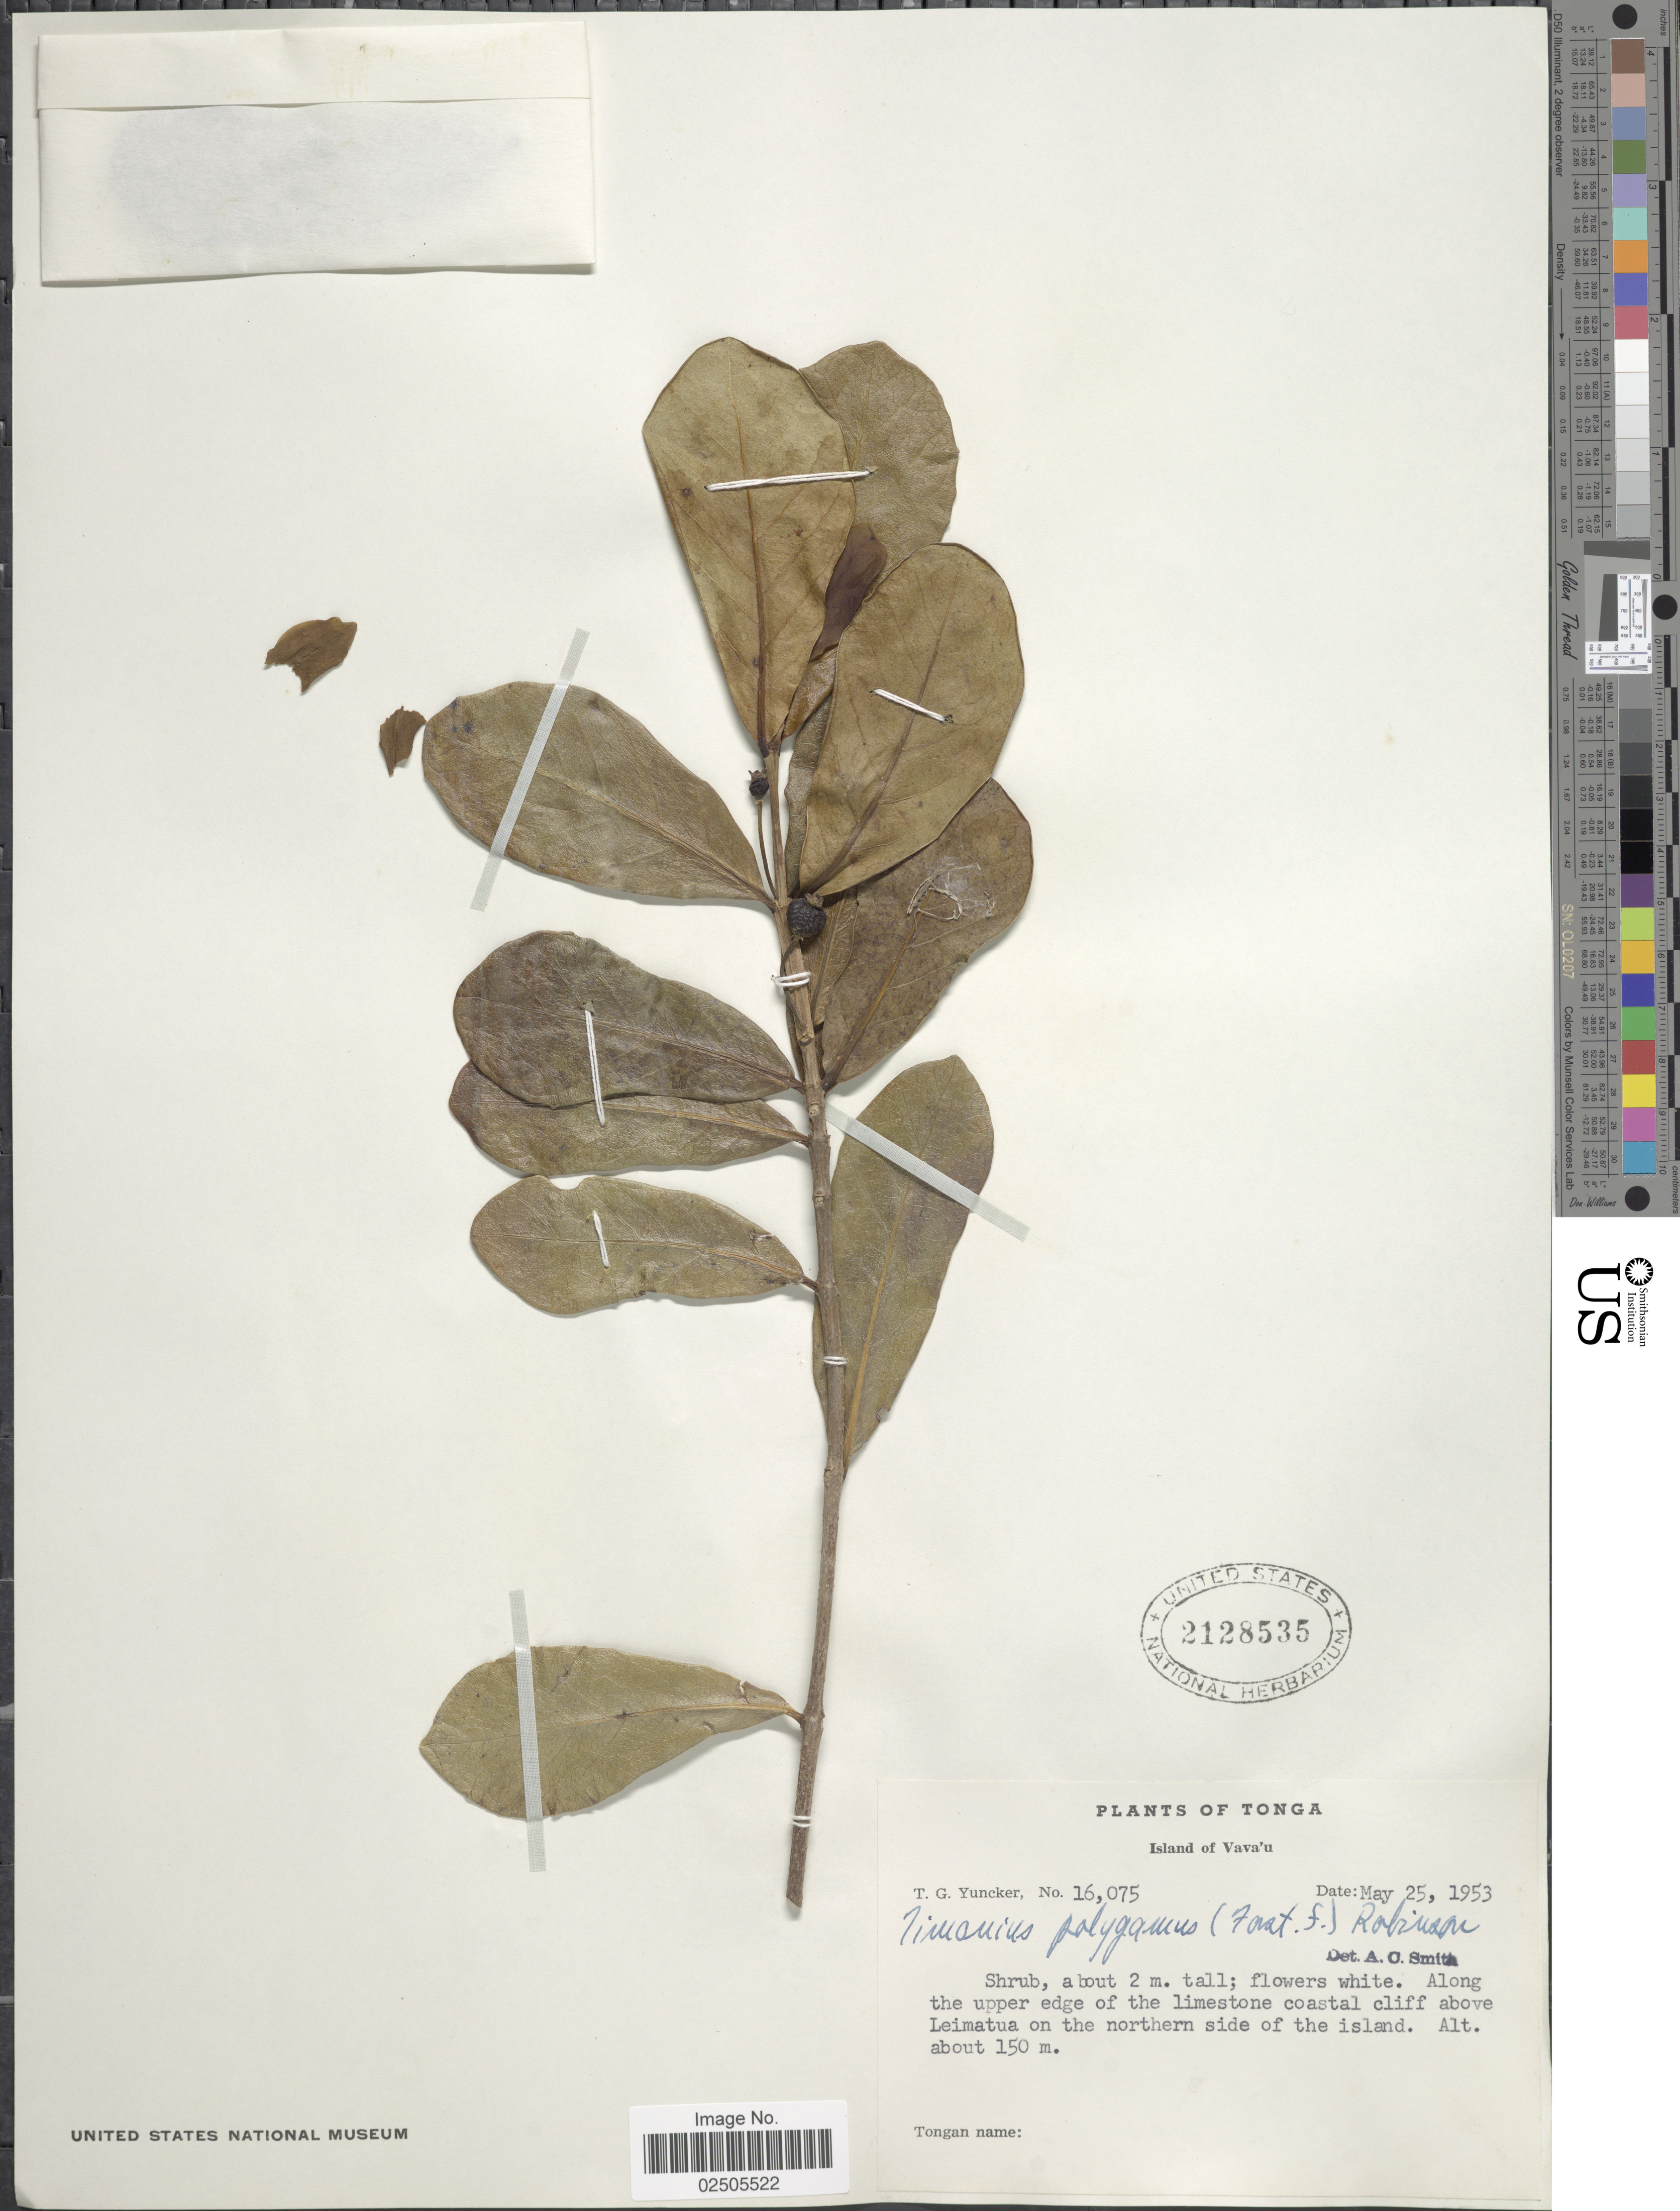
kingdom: Plantae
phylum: Tracheophyta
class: Magnoliopsida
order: Gentianales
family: Rubiaceae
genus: Timonius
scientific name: Timonius polygamus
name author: (G. Forst.) Rob.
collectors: T. G. Yuncker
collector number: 16075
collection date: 1953-05-25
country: Tonga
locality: Vava'u, along the upper edge of the limestone coastal cliff above Leimatua on the northern side of the island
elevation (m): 150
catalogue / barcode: US 2128535